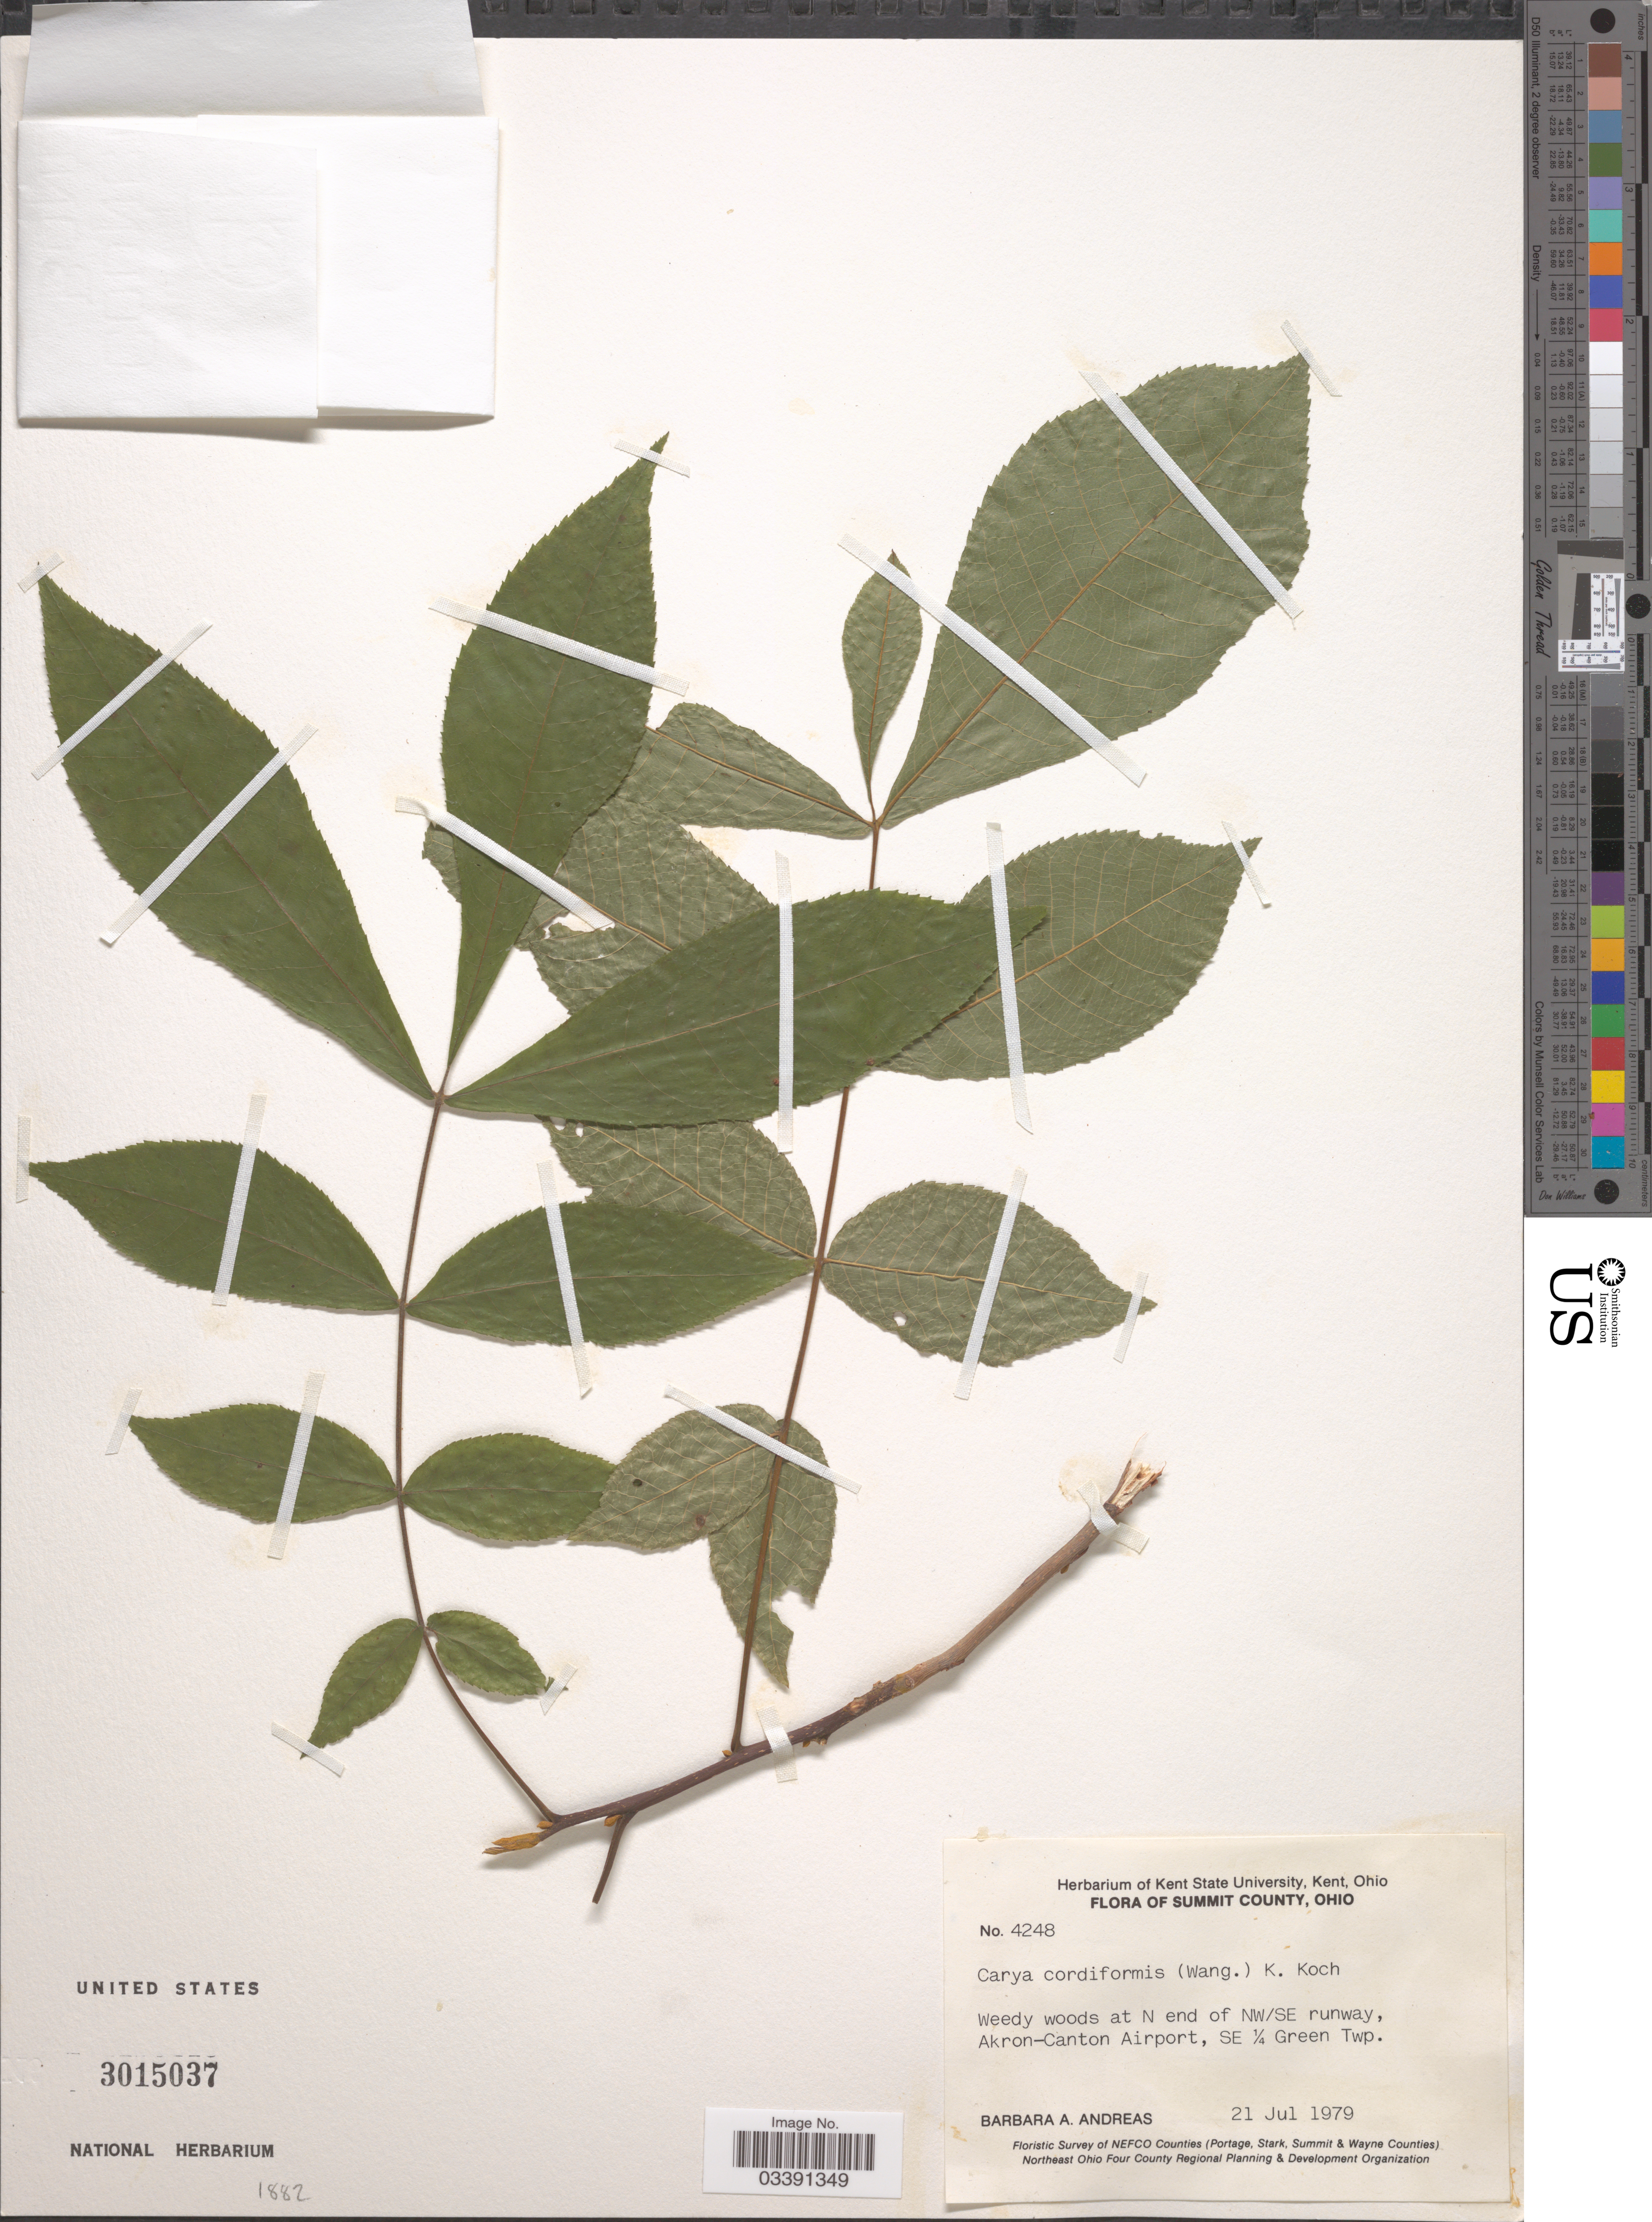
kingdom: Plantae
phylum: Tracheophyta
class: Magnoliopsida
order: Fagales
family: Juglandaceae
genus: Carya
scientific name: Carya cordiformis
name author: (Wangenh.) K. Koch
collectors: B. A. Andreas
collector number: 4248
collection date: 1979-07-21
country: United States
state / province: Ohio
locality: Summit County. Weedy woods at N end of NW/SE runway, Akron-Canton Airport, SE 1/4 Green Twp.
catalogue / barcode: US 3015037